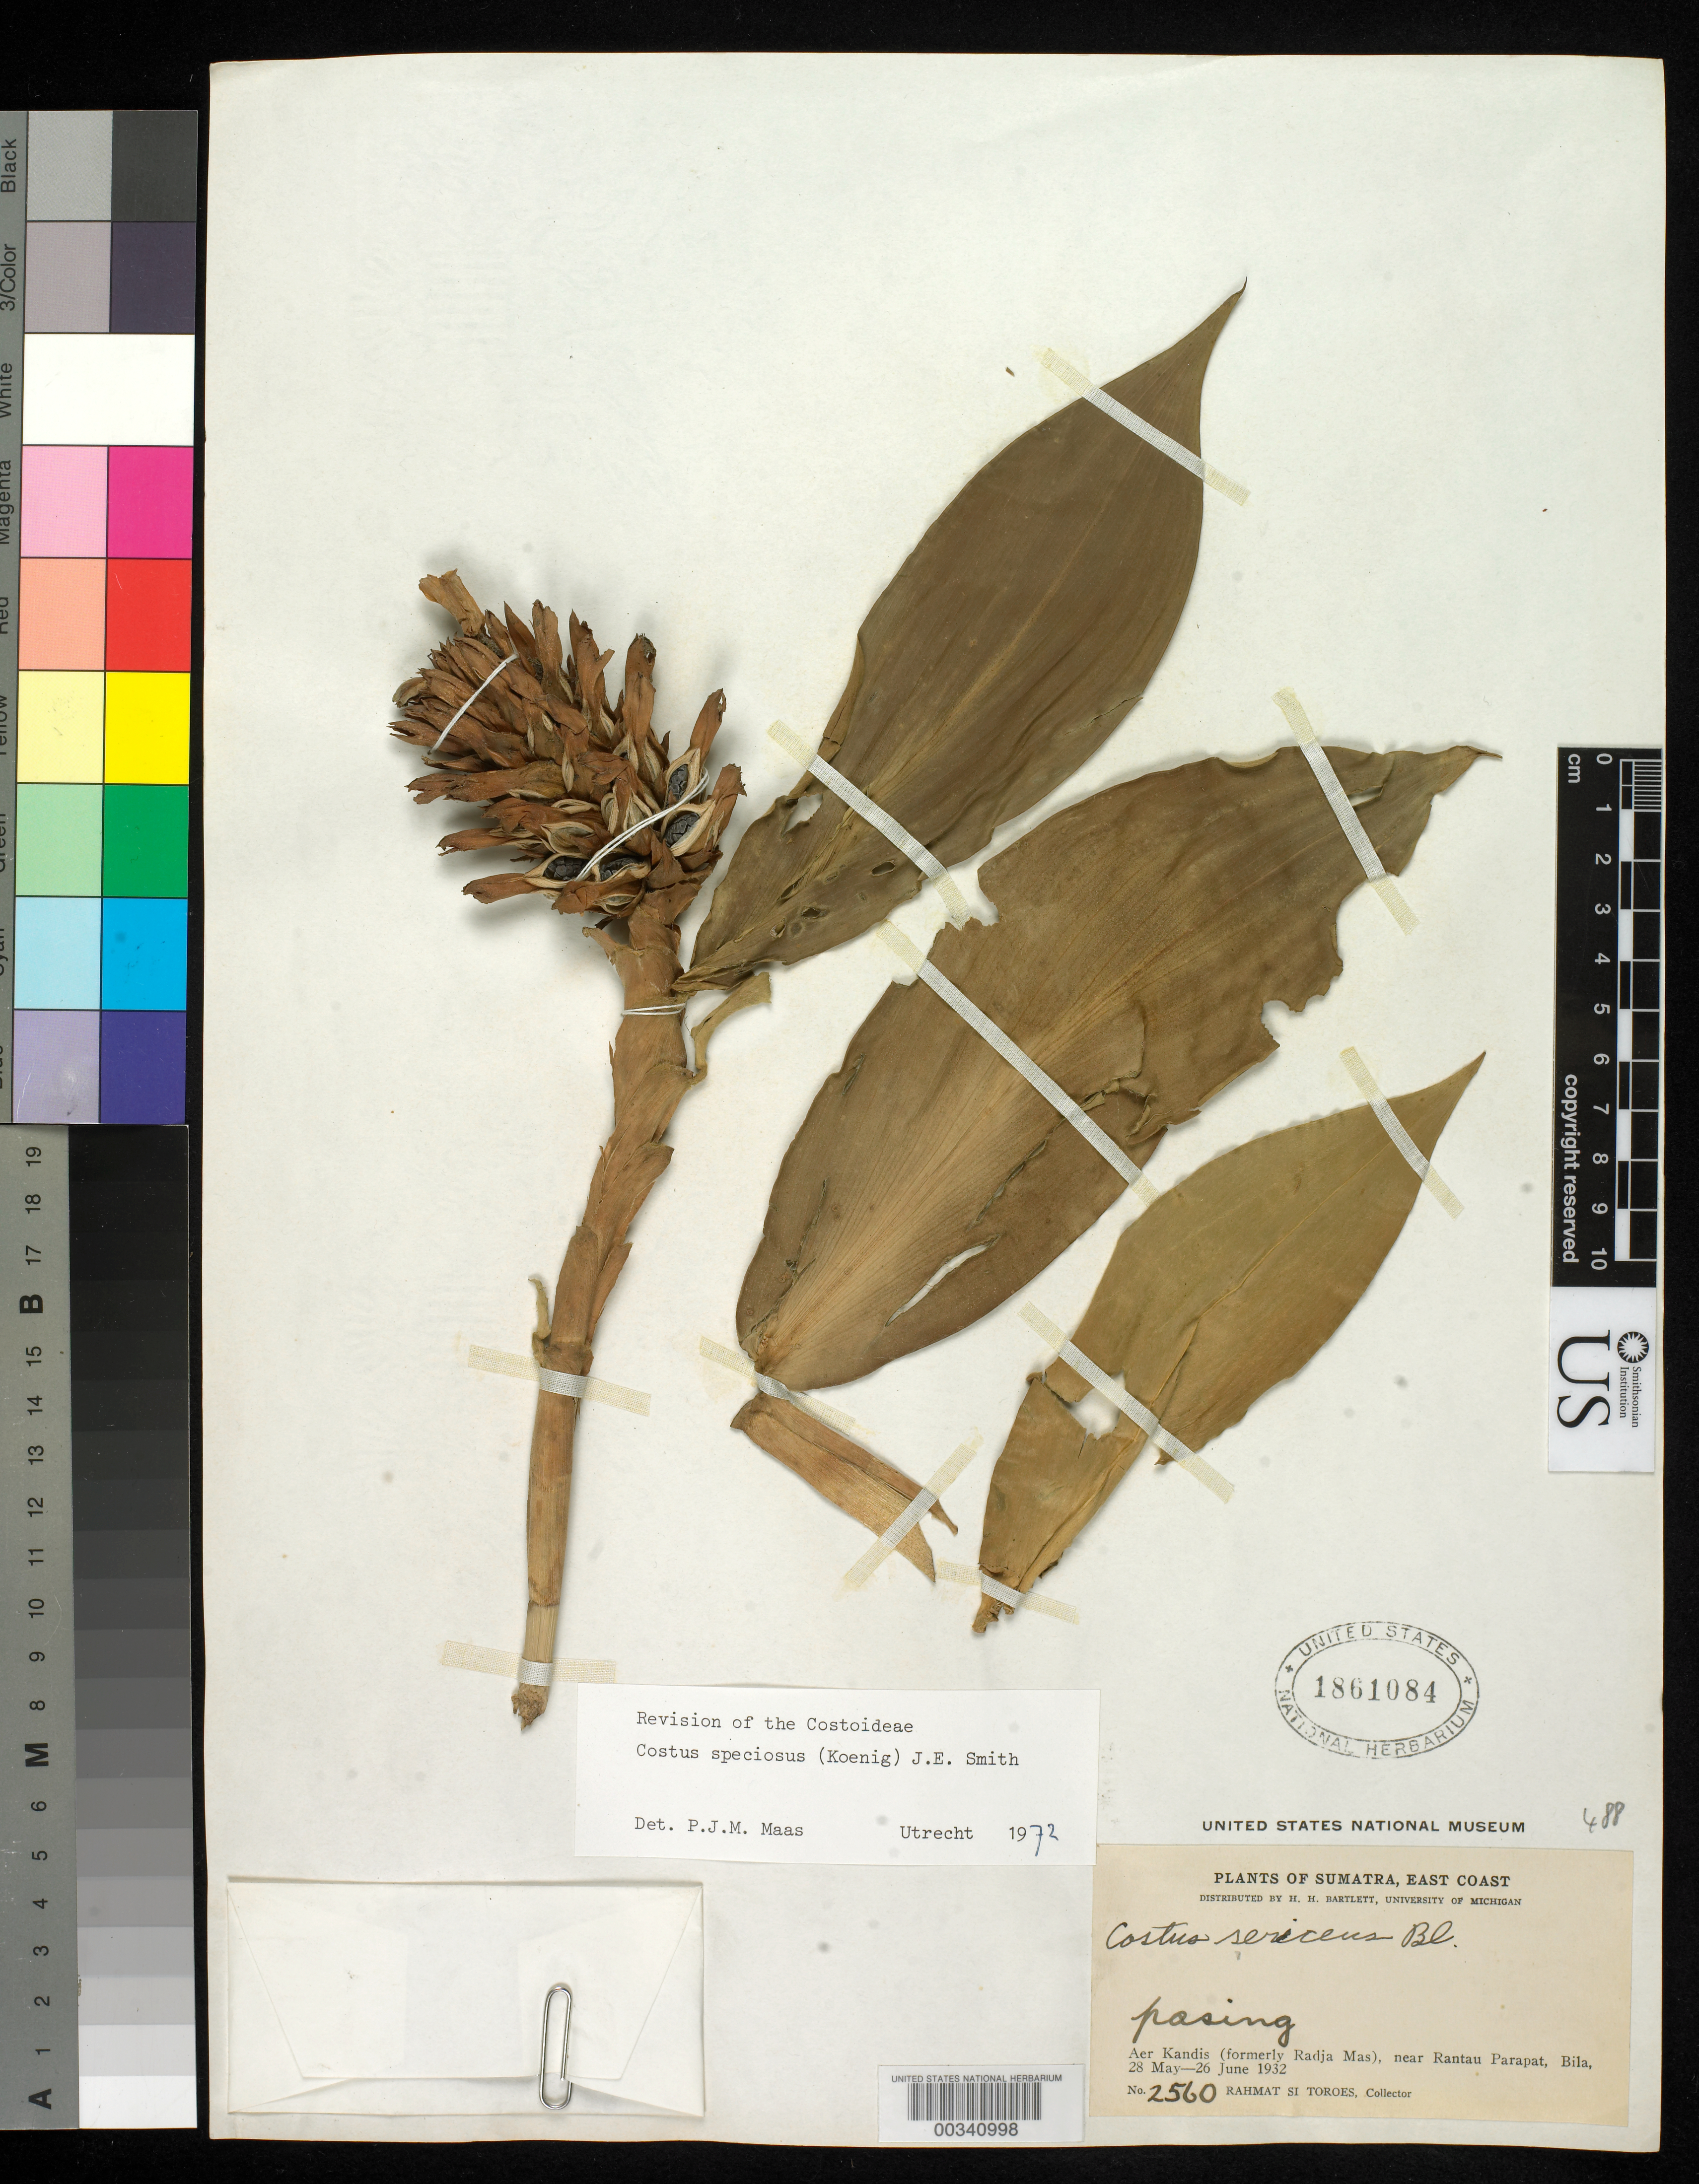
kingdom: Plantae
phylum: Tracheophyta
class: Liliopsida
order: Zingiberales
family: Costaceae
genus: Hellenia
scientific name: Hellenia speciosa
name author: (J. Koenig) S.R. Dutta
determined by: Wagner, W. L., (BOT), Smithsonian Institution - National Museum of Natural History (UNITED STATES)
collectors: Rahmat Si Boeea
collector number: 2560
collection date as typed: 28 May 1932 to 26 Jun 1932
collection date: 1932-05-28/1932-06-26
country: Indonesia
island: Sumatra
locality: East coast, aer kandis (formerly radja mas), near rantau parapat, bila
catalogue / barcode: US 1861084